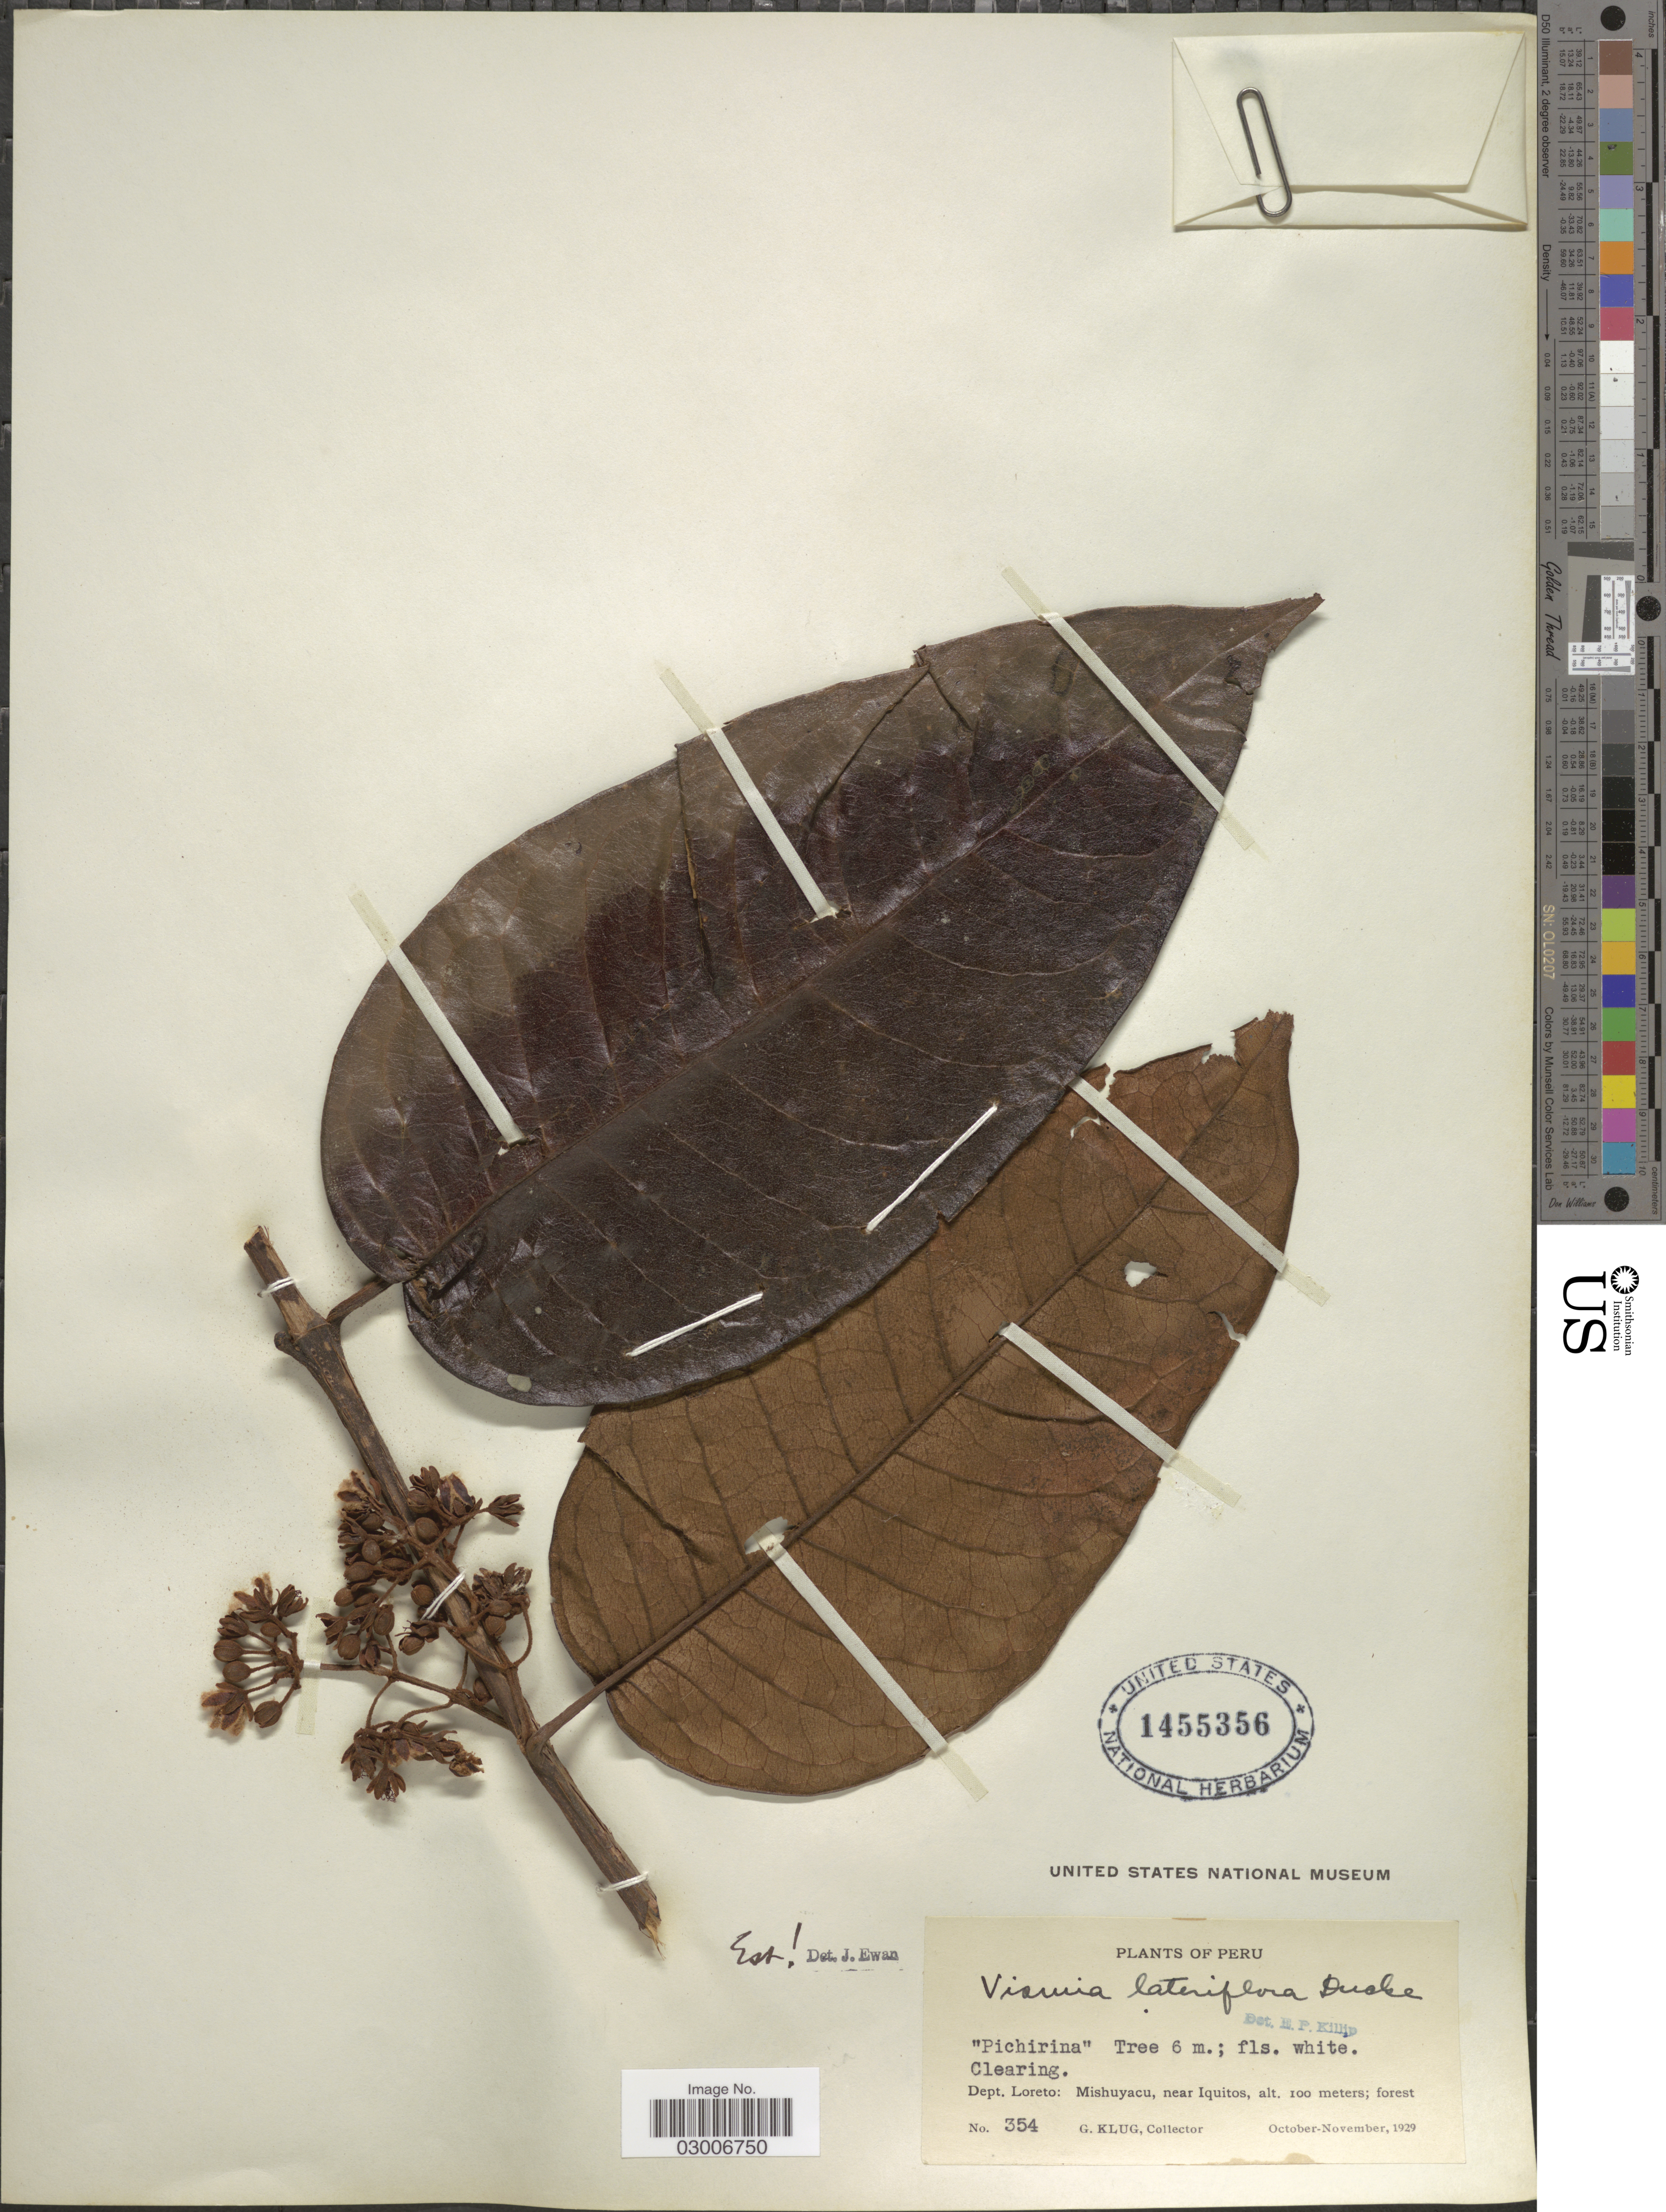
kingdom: Plantae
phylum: Tracheophyta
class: Magnoliopsida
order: Malpighiales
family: Hypericaceae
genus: Vismia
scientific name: Vismia lateriflora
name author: Ducke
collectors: G. Klug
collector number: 354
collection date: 1929-10/1929-11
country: Peru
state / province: Loreto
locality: Dept. Loreto: Mishuyacu, near Iquitos.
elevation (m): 100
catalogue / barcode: US 1455356